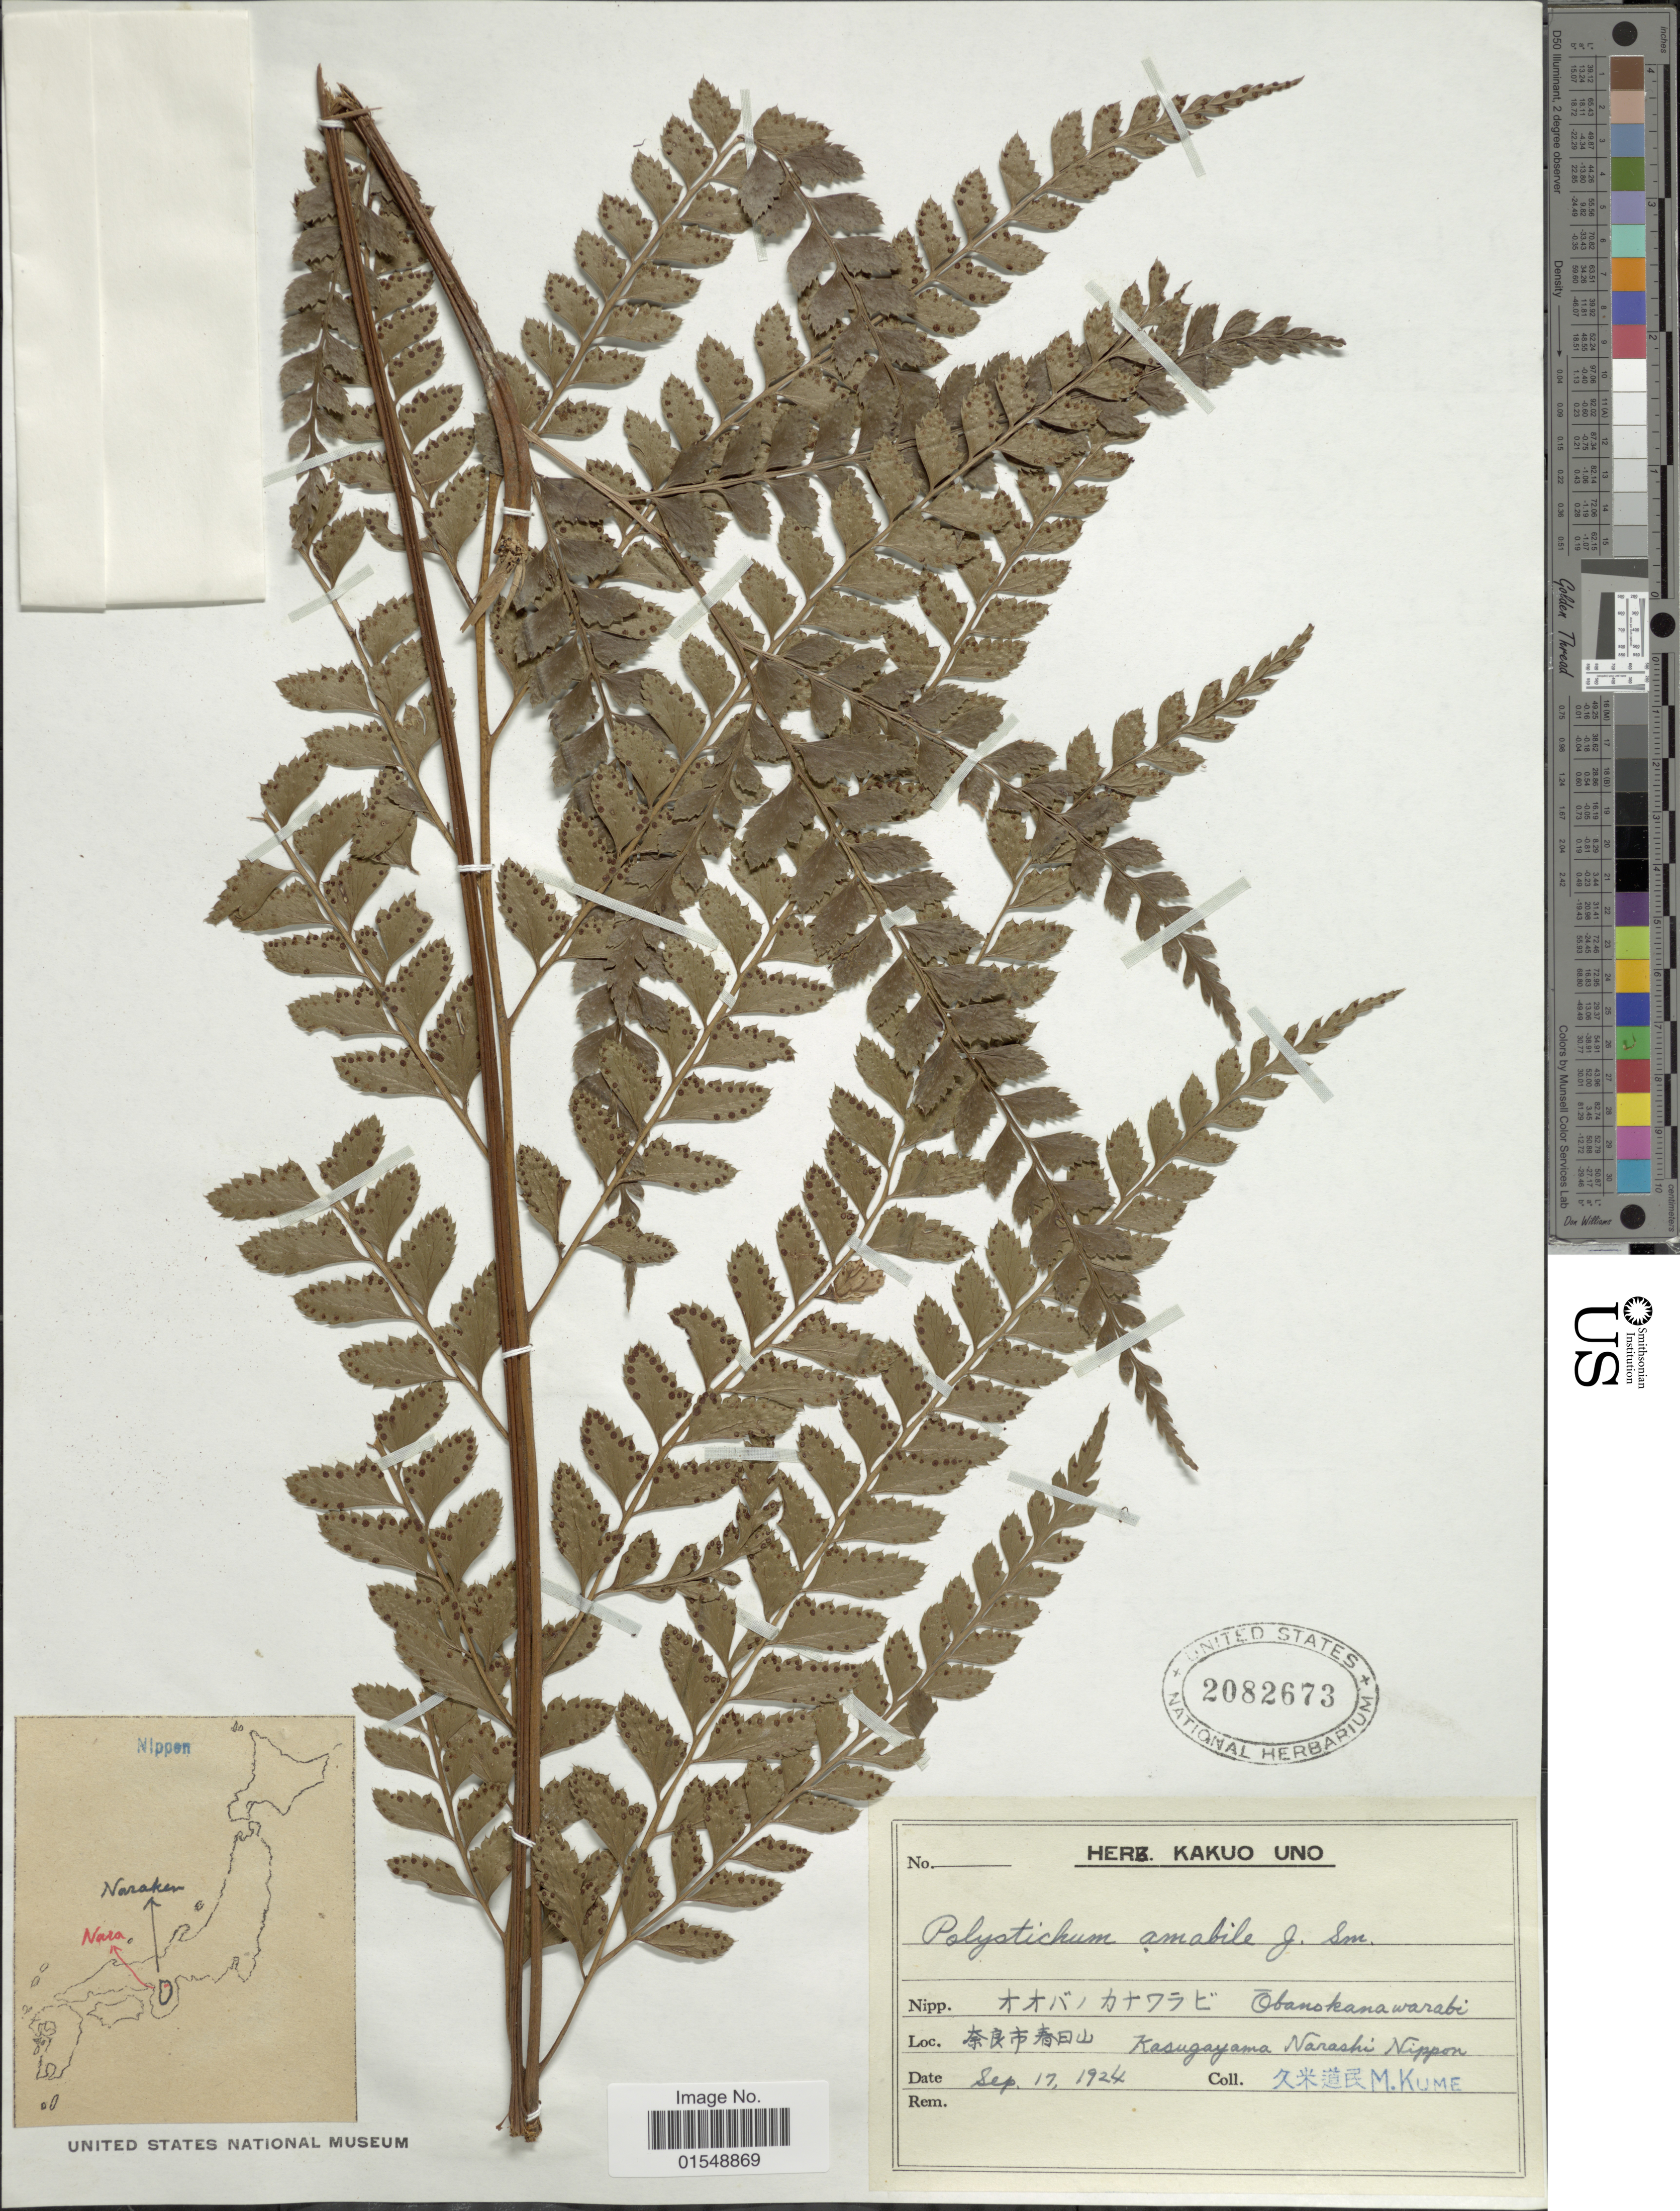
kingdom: Plantae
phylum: Tracheophyta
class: Polypodiopsida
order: Polypodiales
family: Dryopteridaceae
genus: Arachniodes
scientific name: Arachniodes amabilis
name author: (Blume) Tindale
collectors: M. Kume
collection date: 1924-09-17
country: Japan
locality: Õbanokanawarabi, Kasugayama Narashi Nippon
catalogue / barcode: US 2082673